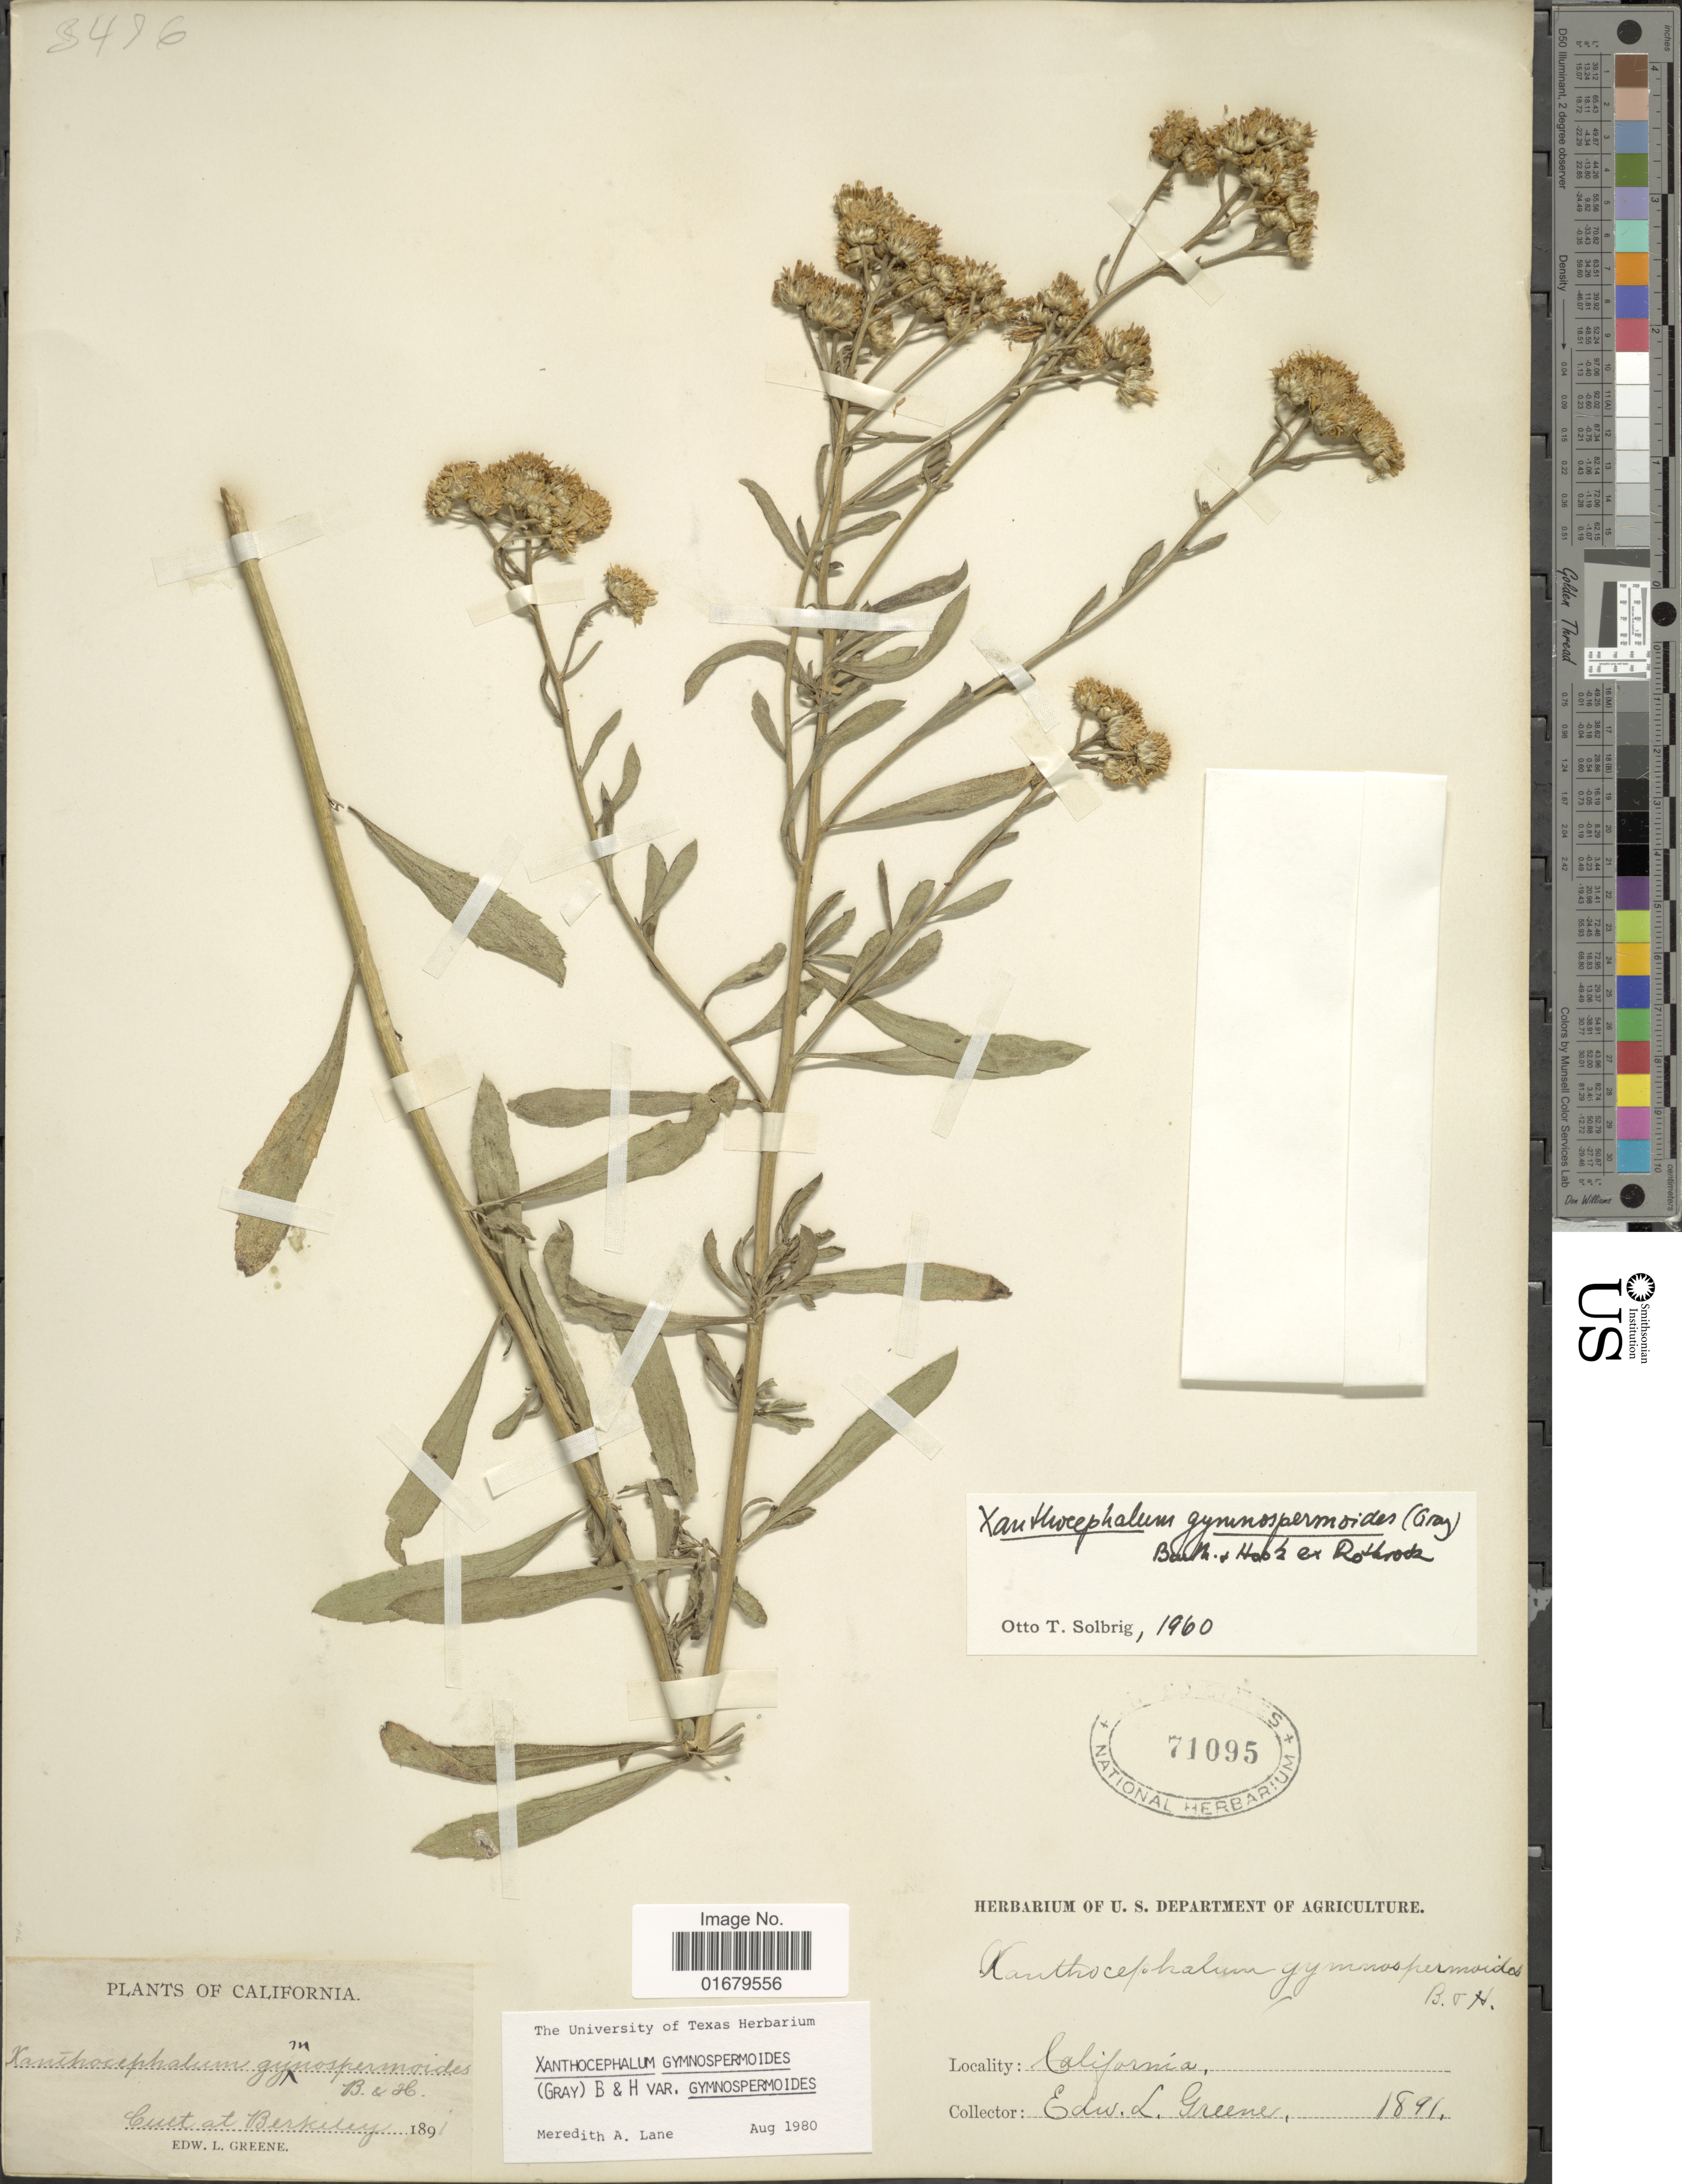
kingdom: Plantae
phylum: Tracheophyta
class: Magnoliopsida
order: Asterales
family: Asteraceae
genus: Xanthocephalum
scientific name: Xanthocephalum gymnospermoides var. gymnospermoides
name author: (A. Gray) Benth. & Hook. f.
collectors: E. L. Greene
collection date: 1891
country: United States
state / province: California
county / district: Alameda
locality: Cult at Berkeley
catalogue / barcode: US 71095